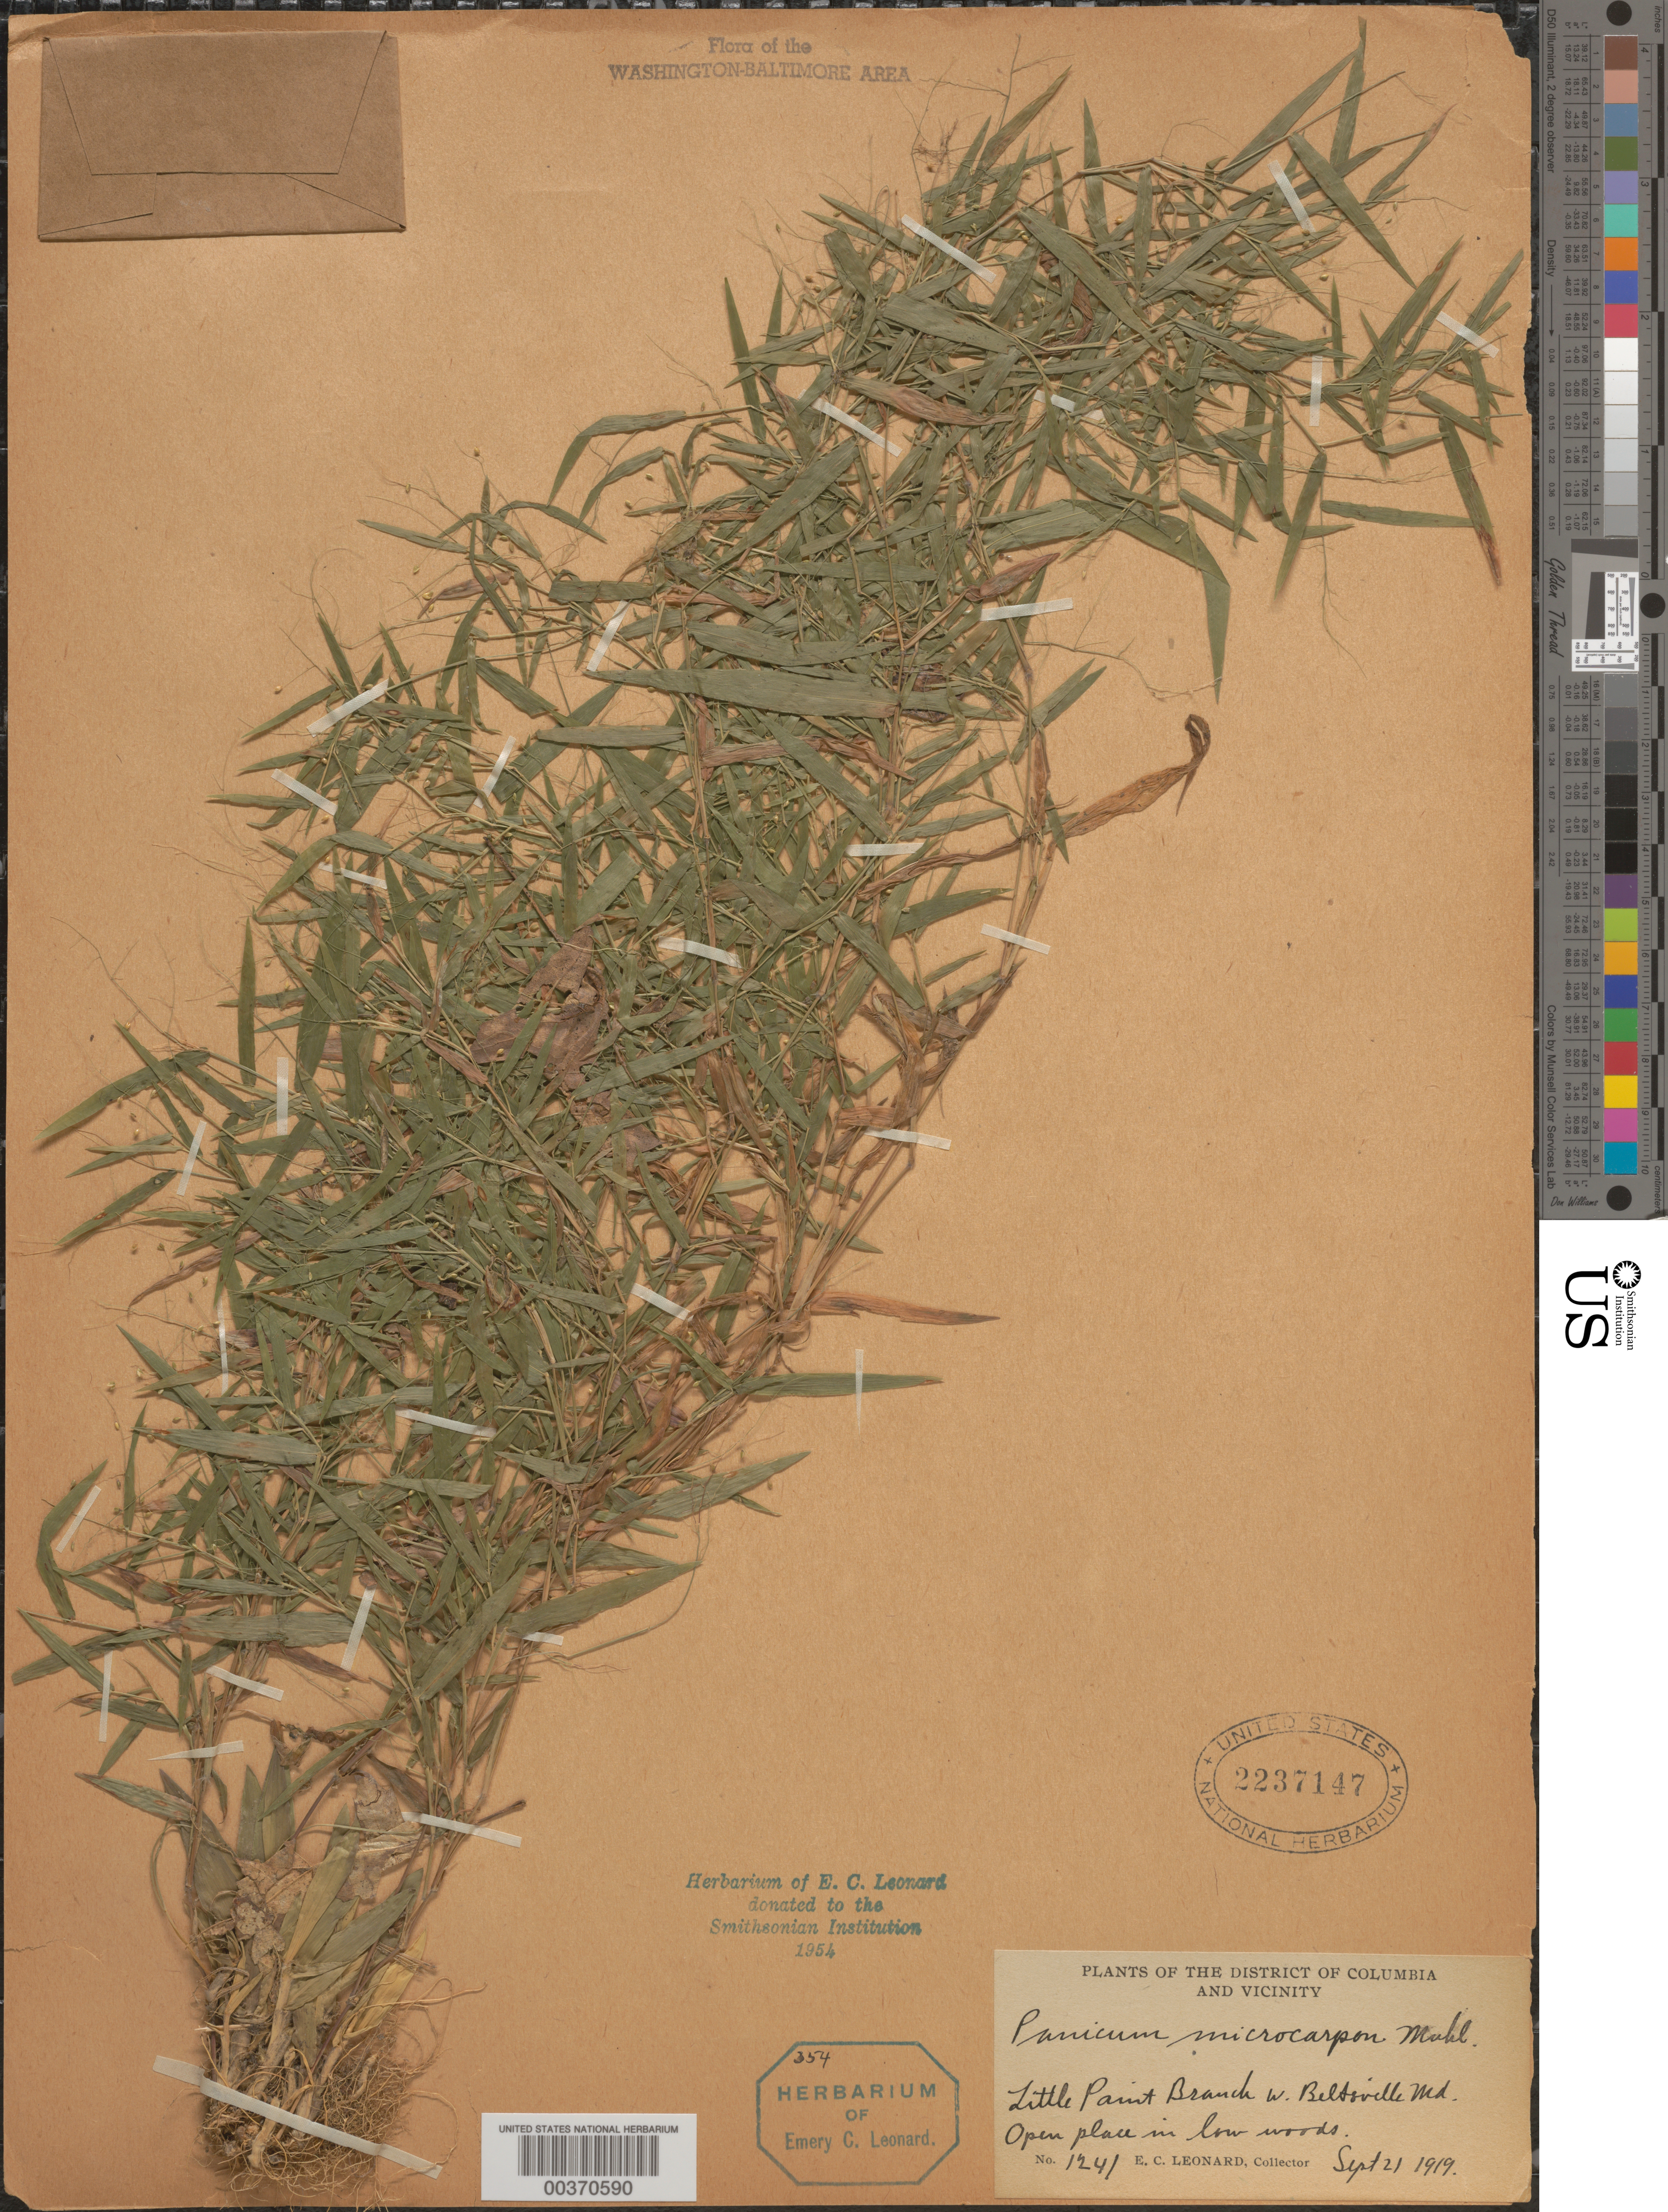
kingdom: Plantae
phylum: Tracheophyta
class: Liliopsida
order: Poales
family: Poaceae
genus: Dichanthelium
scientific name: Dichanthelium dichotomum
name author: (L.) Gould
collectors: E. C. Leonard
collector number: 1241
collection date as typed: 21 Sep 1919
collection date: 1919-09-21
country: United States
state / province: Maryland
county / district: Prince George's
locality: Little Paint Branch, west of Beltsville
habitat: Open place in low woods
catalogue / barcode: US 2237147